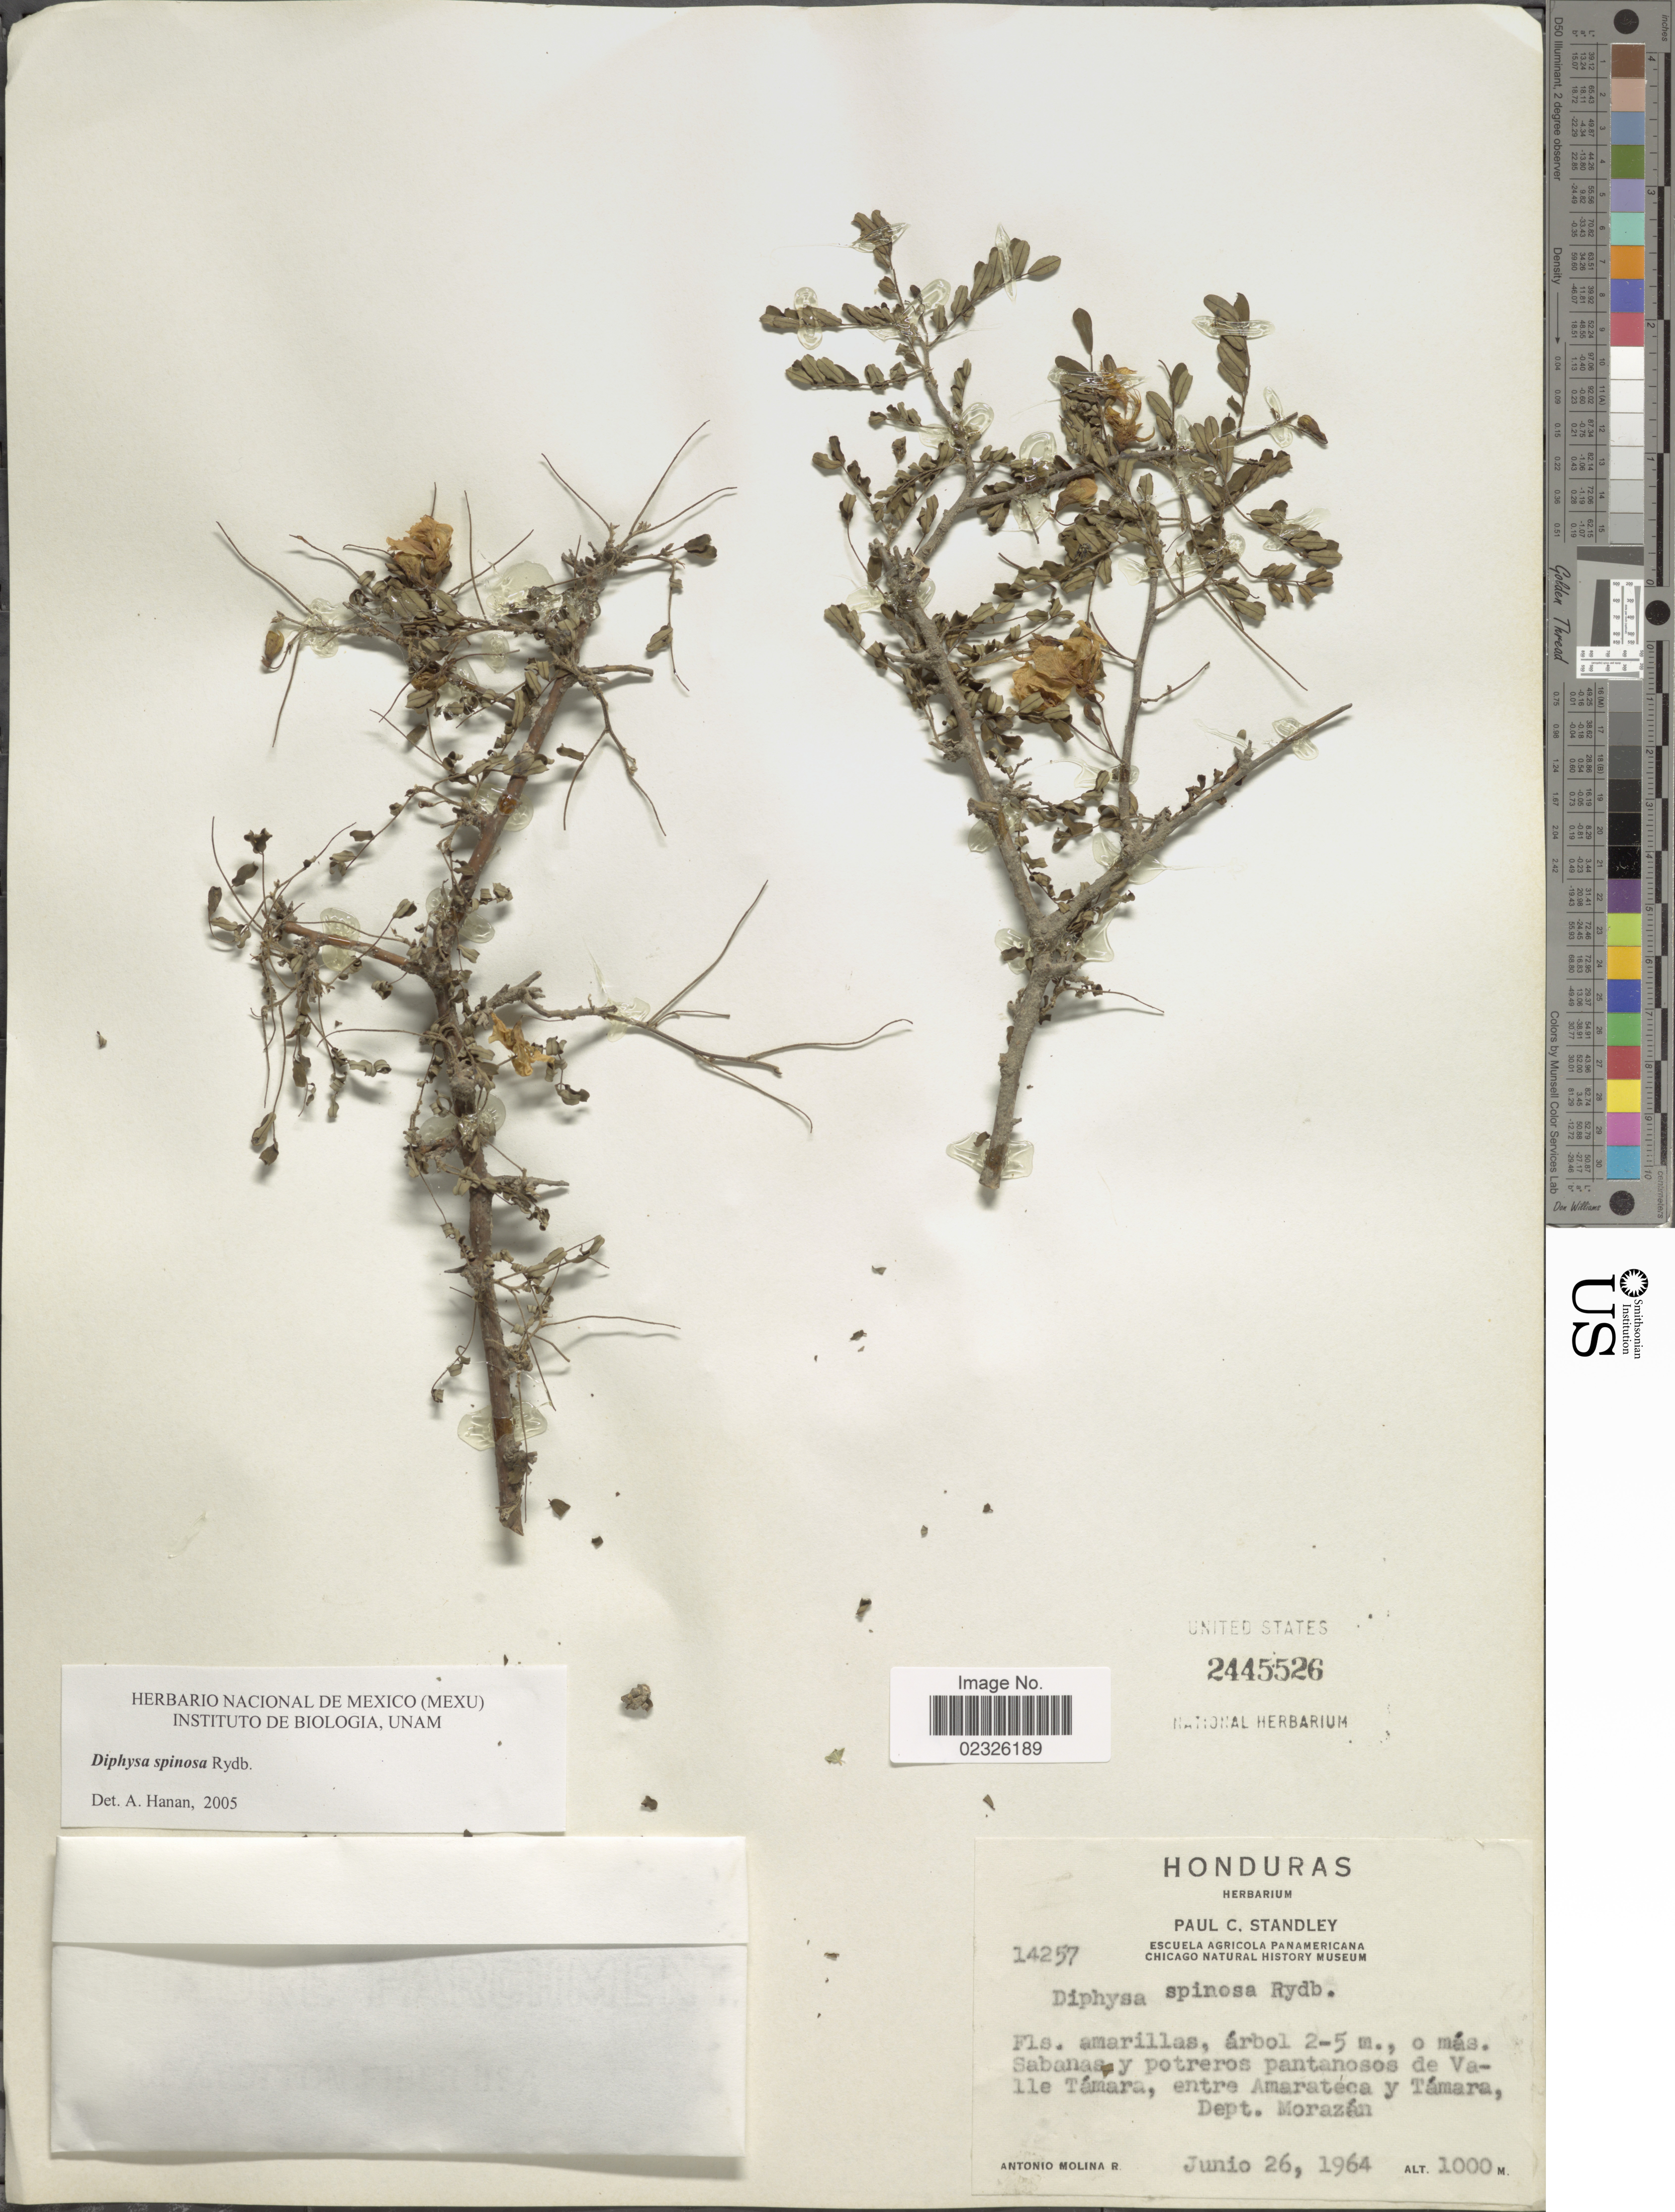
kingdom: Plantae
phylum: Tracheophyta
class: Magnoliopsida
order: Fabales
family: Fabaceae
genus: Diphysa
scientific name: Diphysa spinosa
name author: Rydb.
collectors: A. Molina R.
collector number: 14257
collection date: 1964-06-26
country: Honduras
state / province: Fco. Morazán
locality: O más. Sabanas y potreros pantanosos de Valle Támara, entre Amarateca y Támara, Dept Morazán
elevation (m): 1000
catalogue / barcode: US 2445526